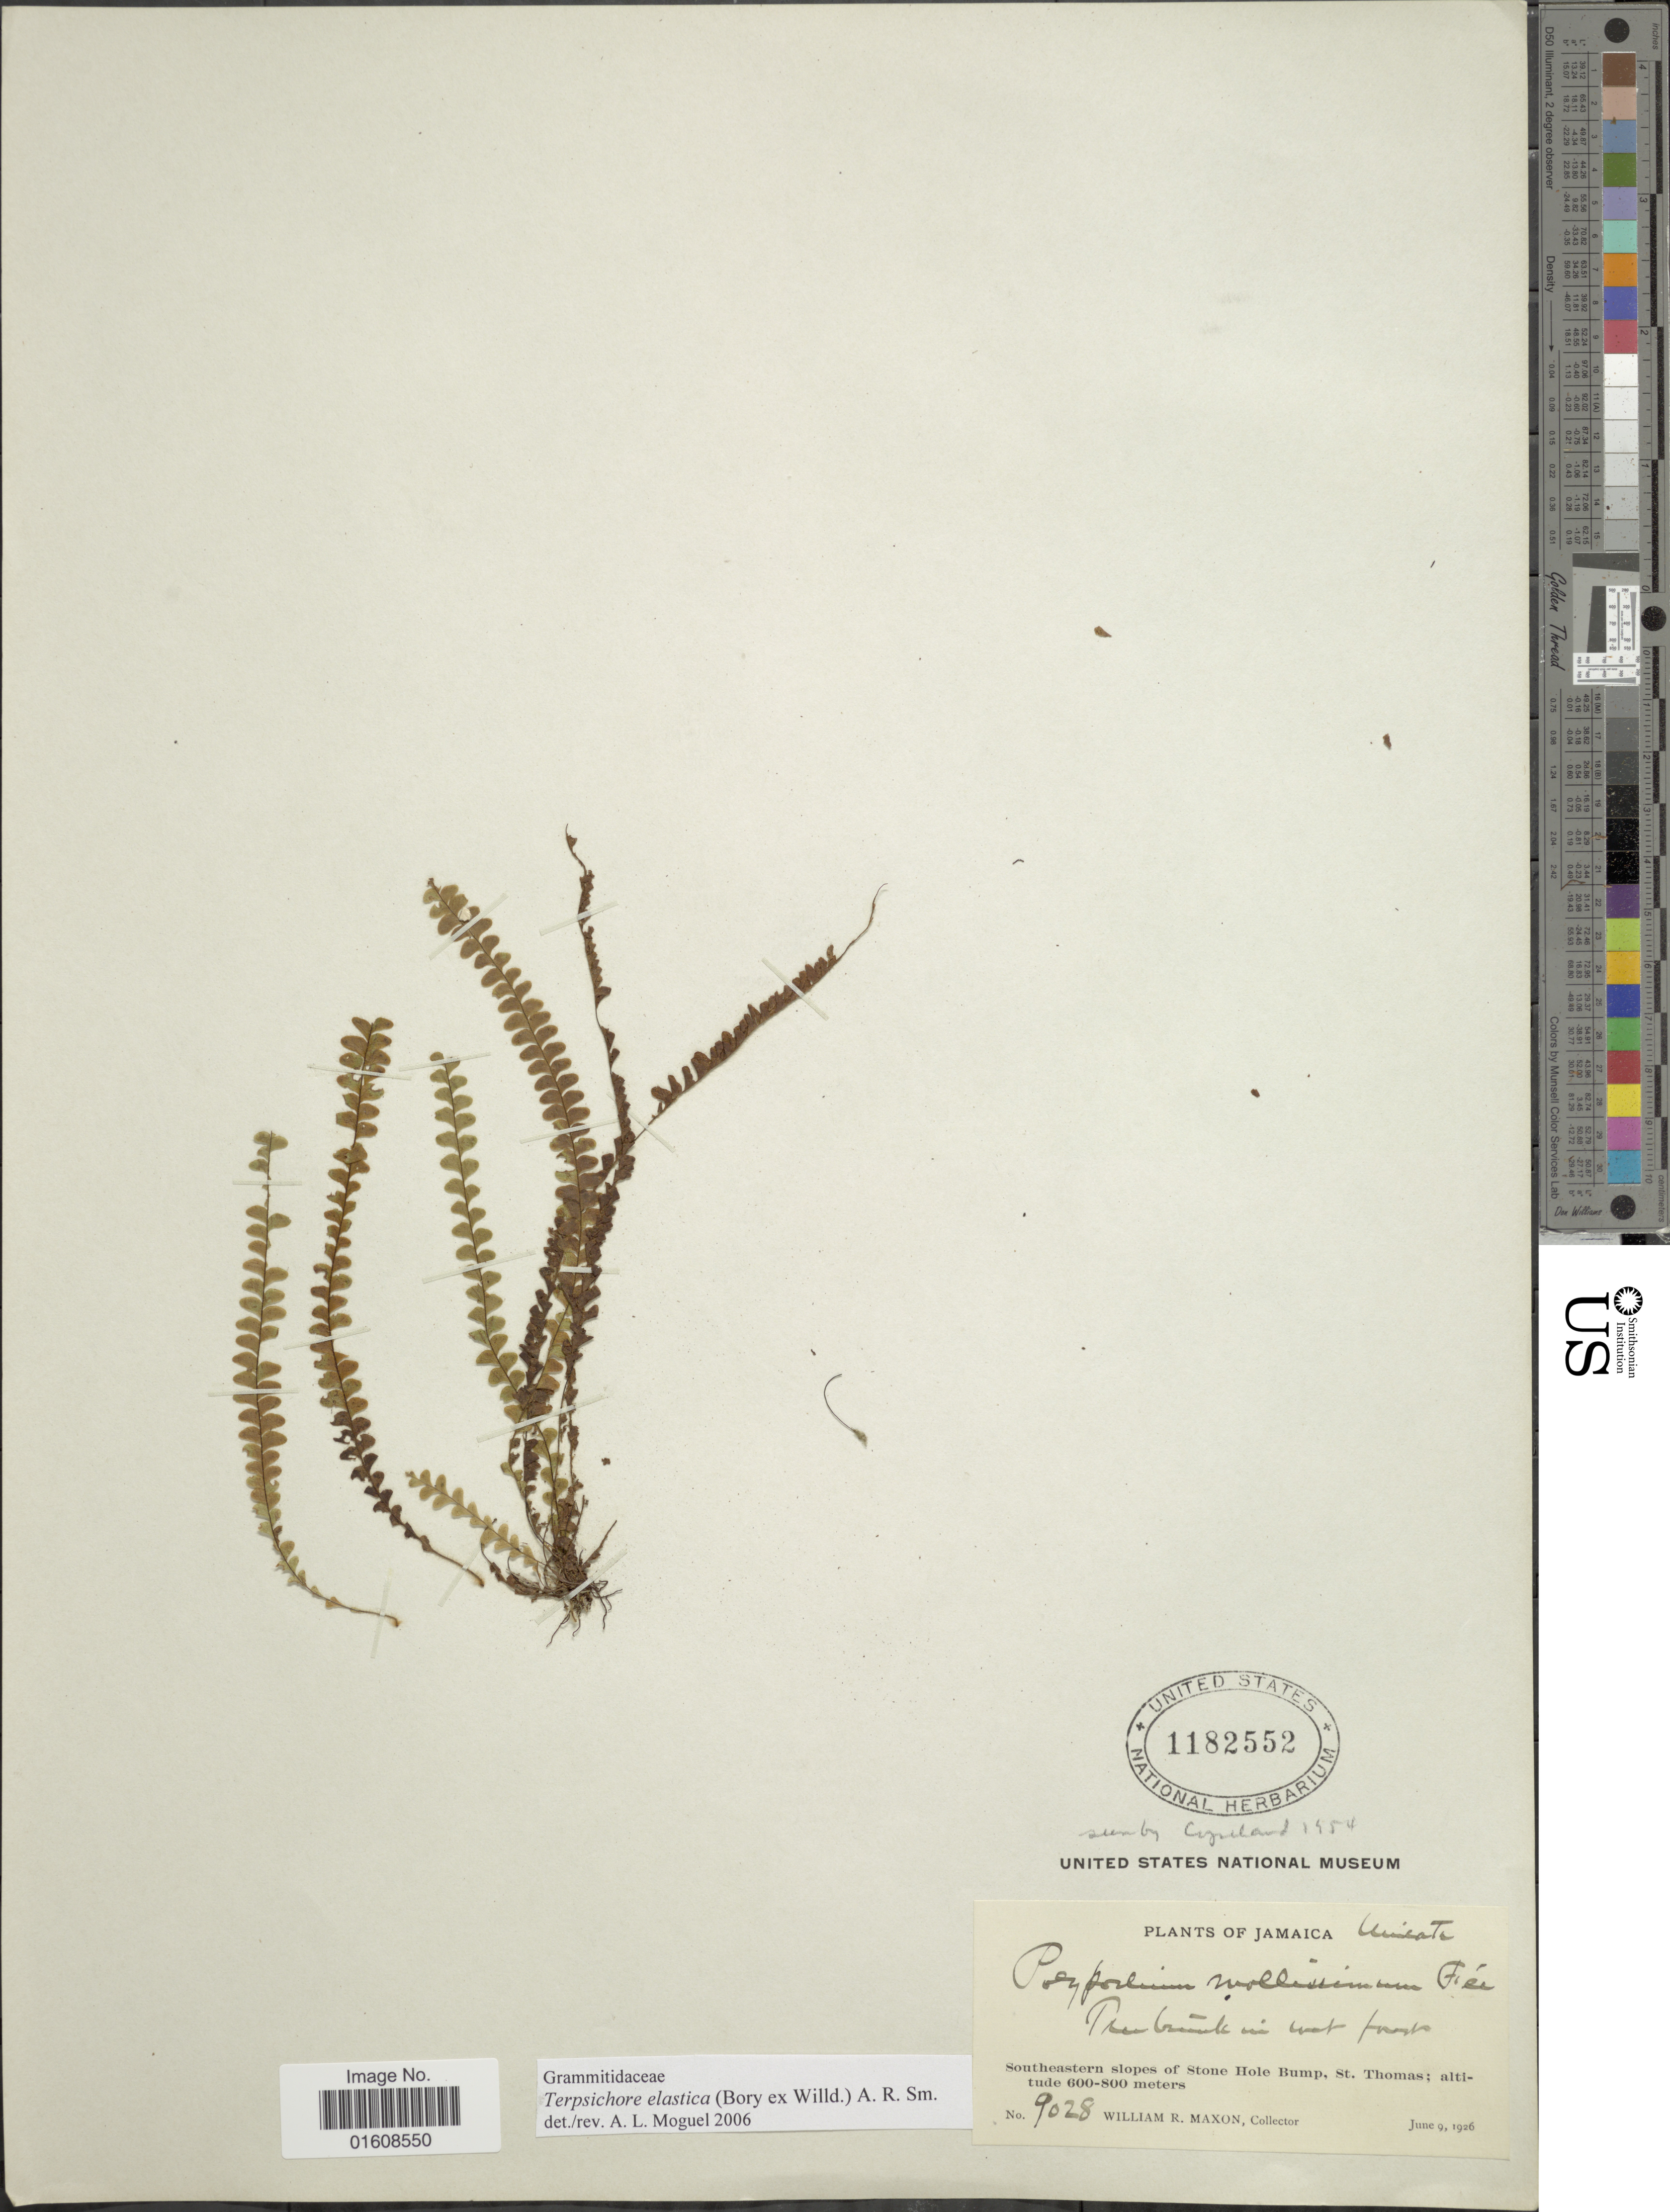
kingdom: Plantae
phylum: Tracheophyta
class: Polypodiopsida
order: Polypodiales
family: Polypodiaceae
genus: Alansmia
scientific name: Alansmia elastica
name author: (Bory ex Willd.) Moguel & M. Kessler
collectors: W. R. Maxon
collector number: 9028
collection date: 1926-06-09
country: Jamaica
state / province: Saint Thomas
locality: Southeastern slopes of Stone Hole Bump, St. Thomas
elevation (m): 600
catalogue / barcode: US 1182552